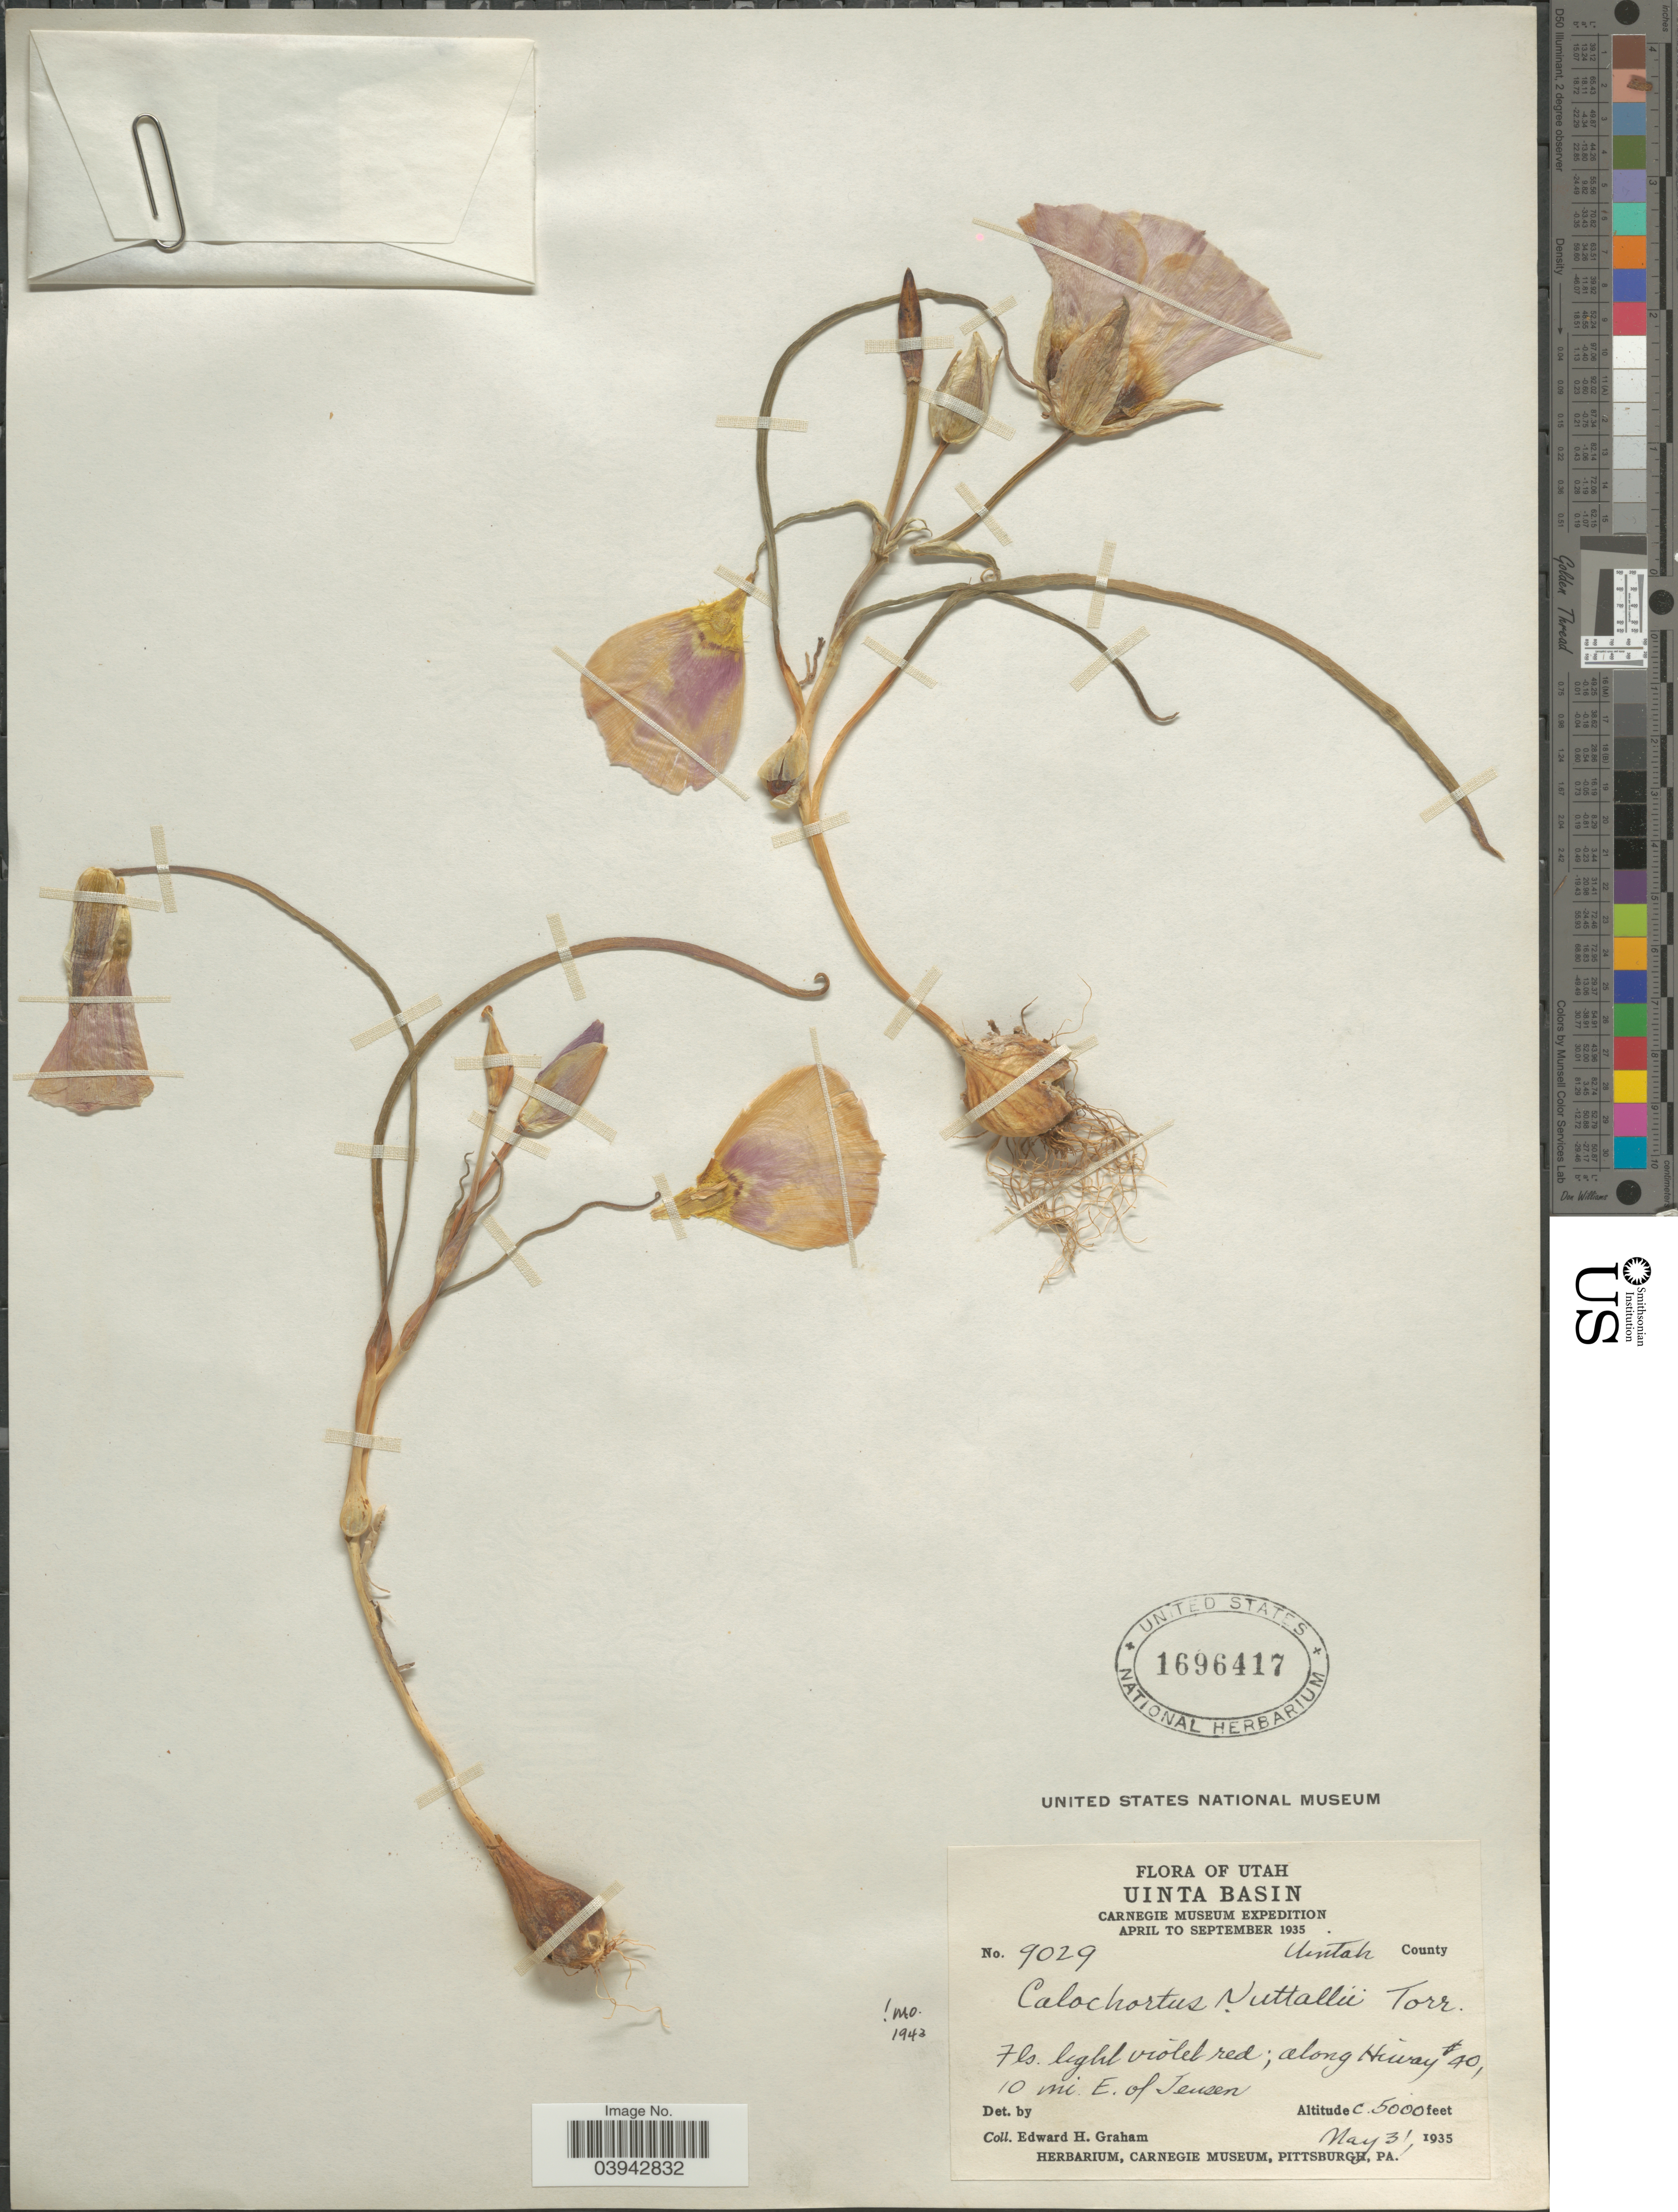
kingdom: Plantae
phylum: Tracheophyta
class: Liliopsida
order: Liliales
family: Liliaceae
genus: Calochortus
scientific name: Calochortus nuttallii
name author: Torr.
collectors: E. H. Graham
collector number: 9029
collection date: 1935-05-31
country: United States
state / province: Utah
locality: Uinta Basin. Uintah County. Along Hiway #40, 10 mi. E. of Jensen.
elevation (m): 1524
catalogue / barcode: US 1696417